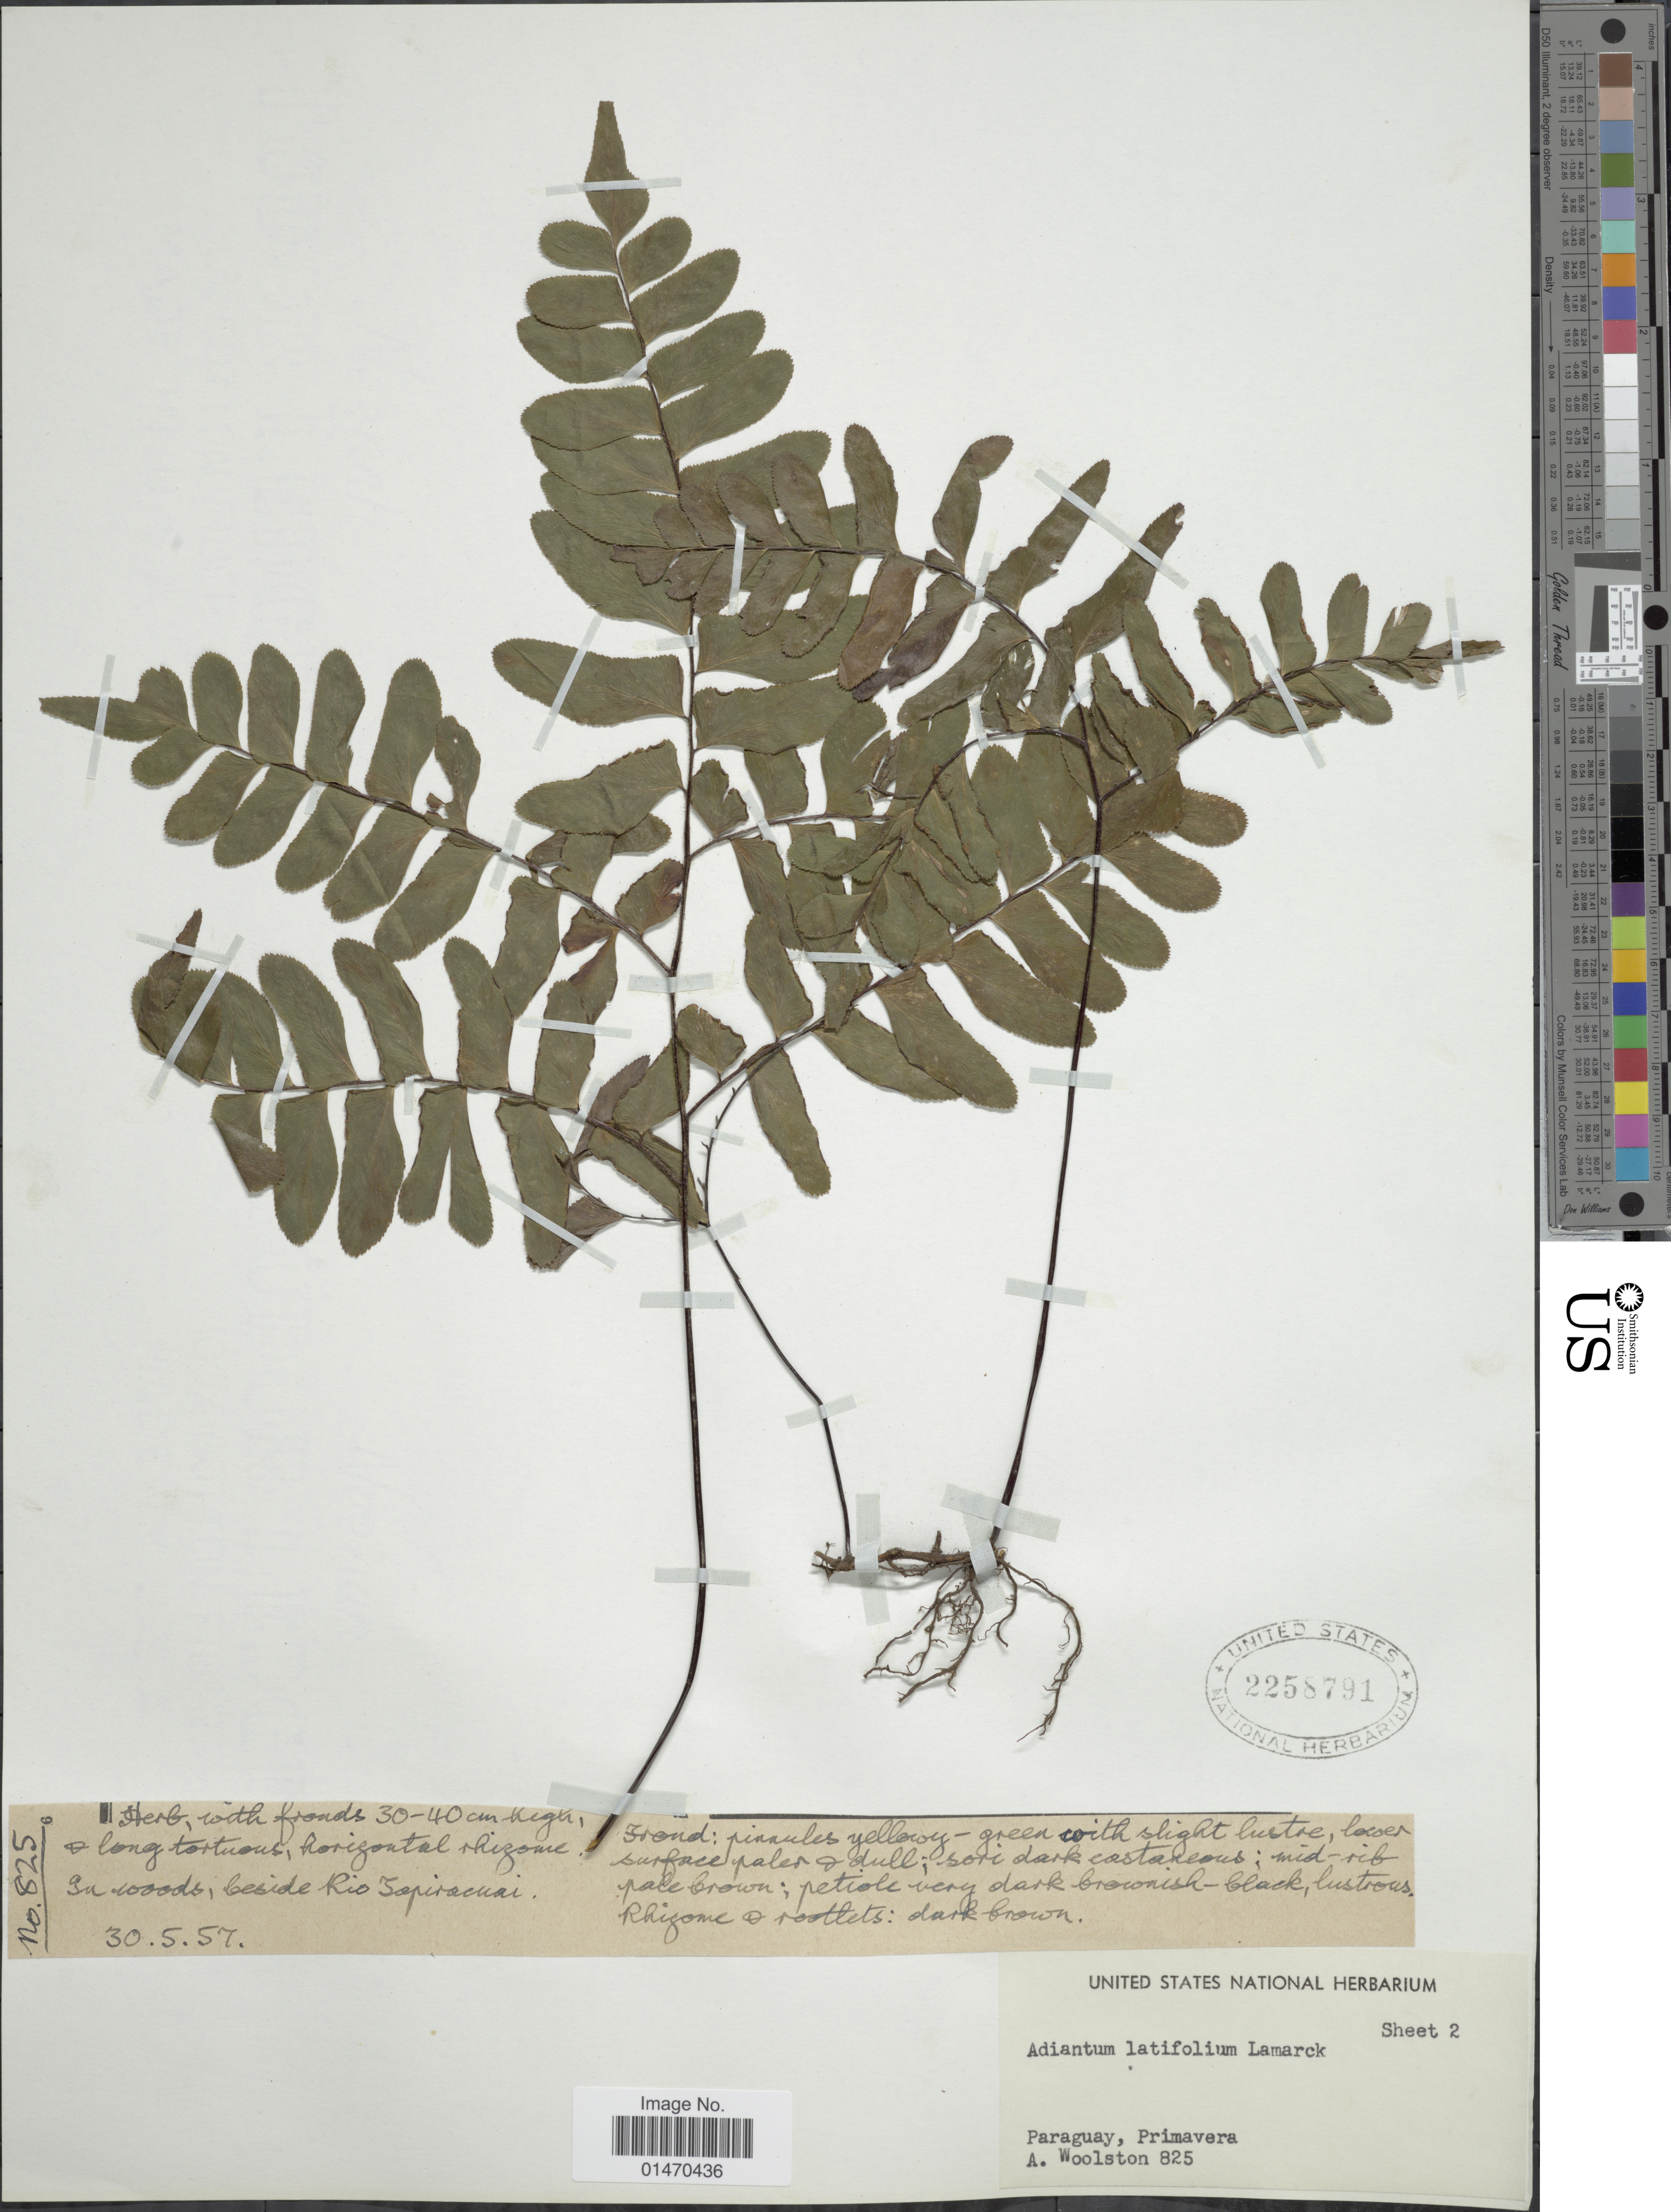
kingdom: Plantae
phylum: Tracheophyta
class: Polypodiopsida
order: Polypodiales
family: Pteridaceae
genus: Adiantum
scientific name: Adiantum latifolium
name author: Lam.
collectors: A. Woolston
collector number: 825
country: Paraguay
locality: Primavera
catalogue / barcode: US 2258791